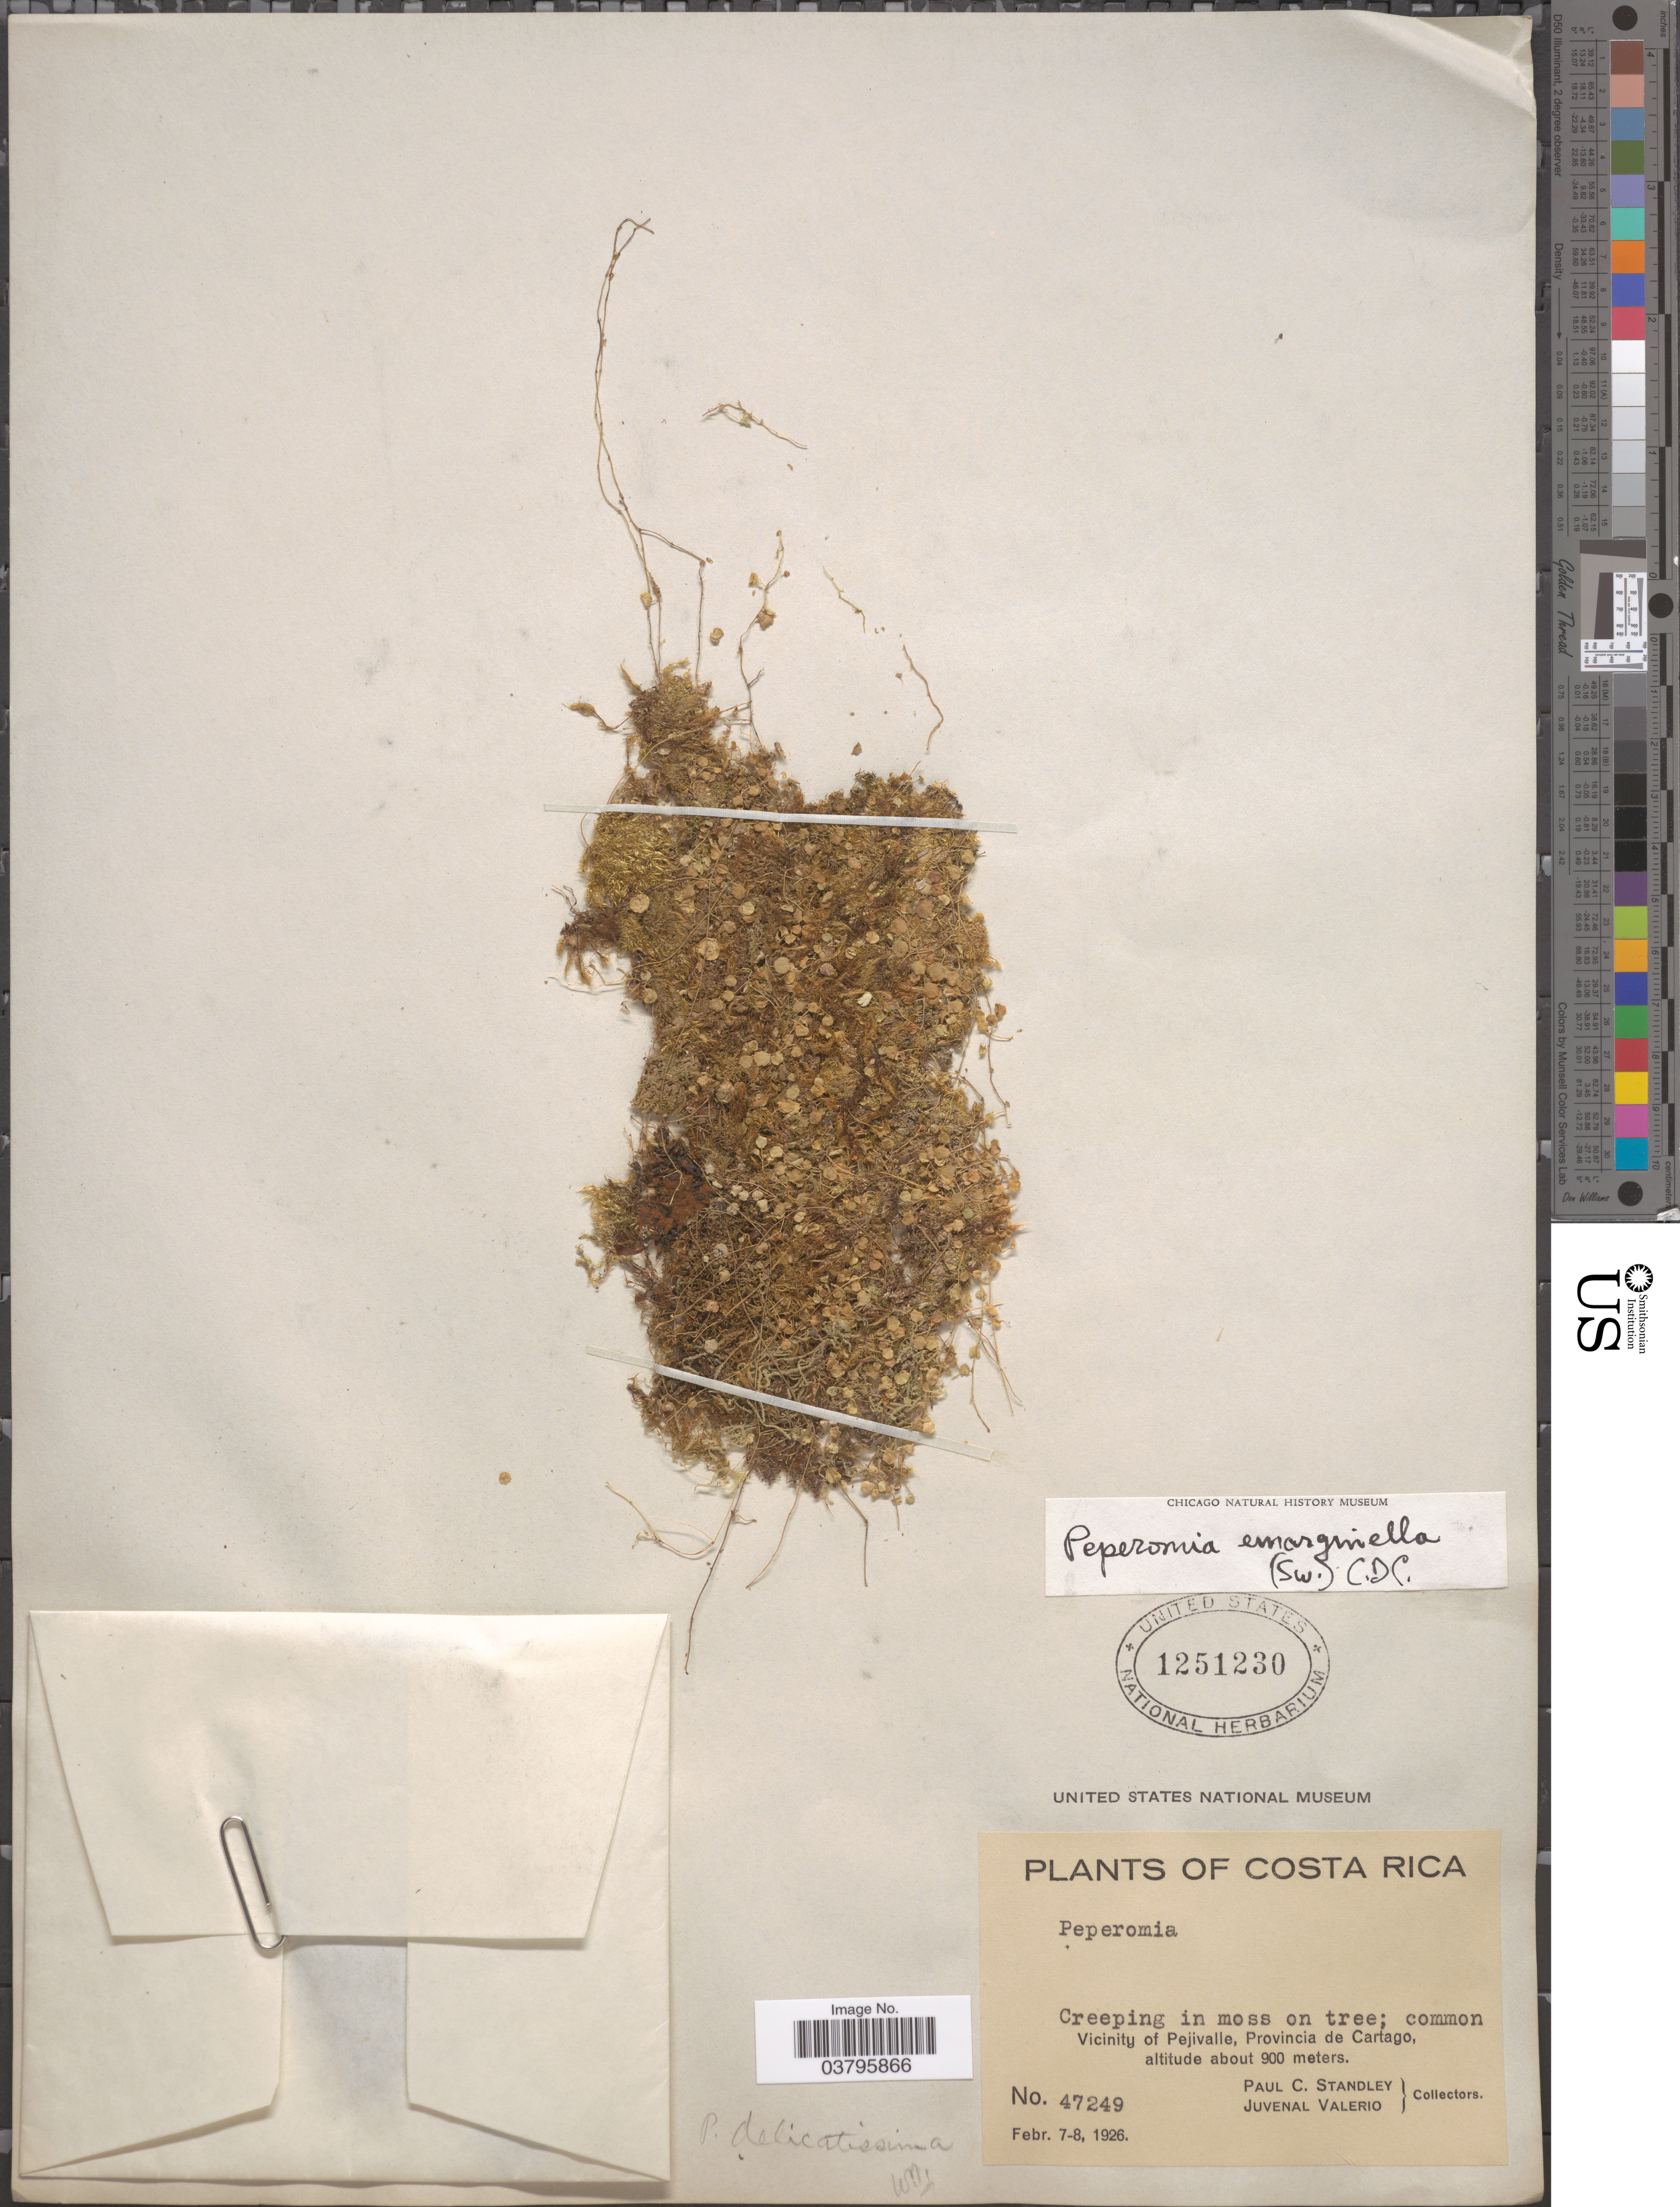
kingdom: Plantae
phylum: Tracheophyta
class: Magnoliopsida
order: Piperales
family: Piperaceae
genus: Peperomia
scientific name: Peperomia emarginella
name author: (Sw. ex Wikstr.) C. DC.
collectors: P. C. Standley & J. Valerio R.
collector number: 47249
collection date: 1926-02-07/1926-02-08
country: Costa Rica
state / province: Cartago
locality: Vicinity of Pejivalle.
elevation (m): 900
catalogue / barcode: US 1251230